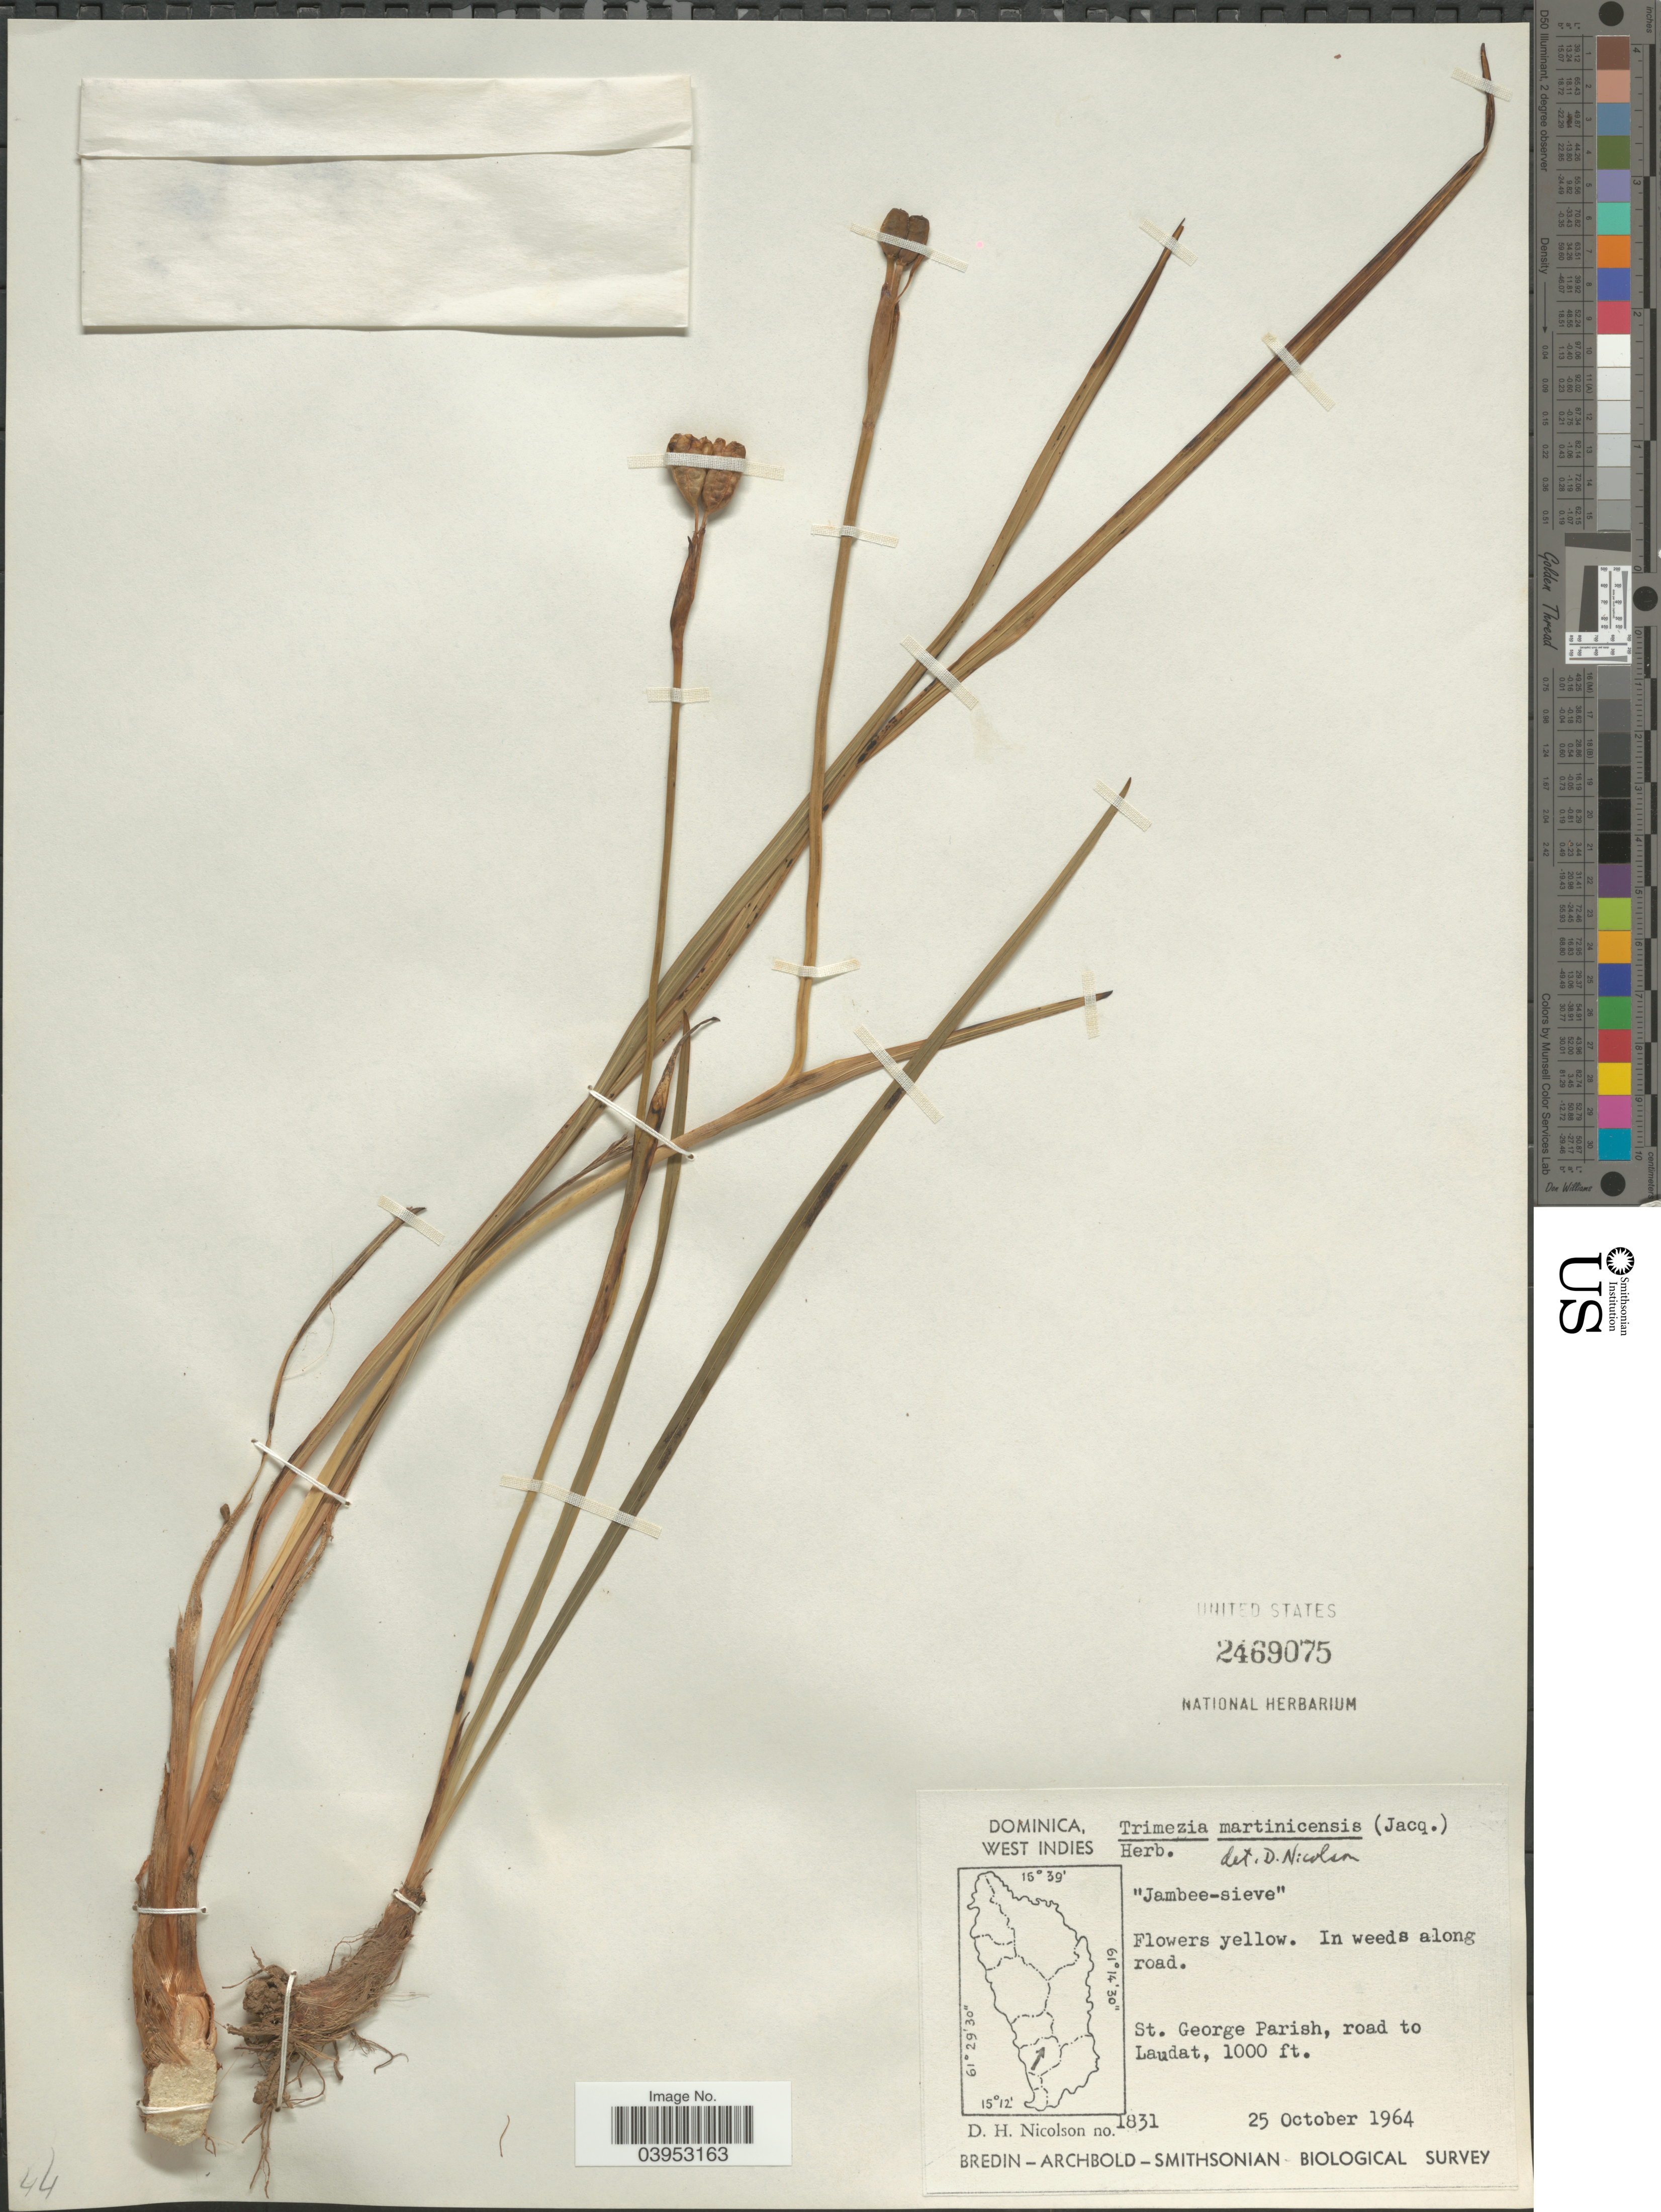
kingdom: Plantae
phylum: Tracheophyta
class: Liliopsida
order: Asparagales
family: Iridaceae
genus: Trimezia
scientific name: Trimezia martinicensis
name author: (Jacq.) Herb.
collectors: D. H. Nicolson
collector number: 1831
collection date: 1964-10-25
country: Dominica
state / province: St. George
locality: West Indies. St. George Parish, road to Laudat.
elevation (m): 305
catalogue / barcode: US 2469075